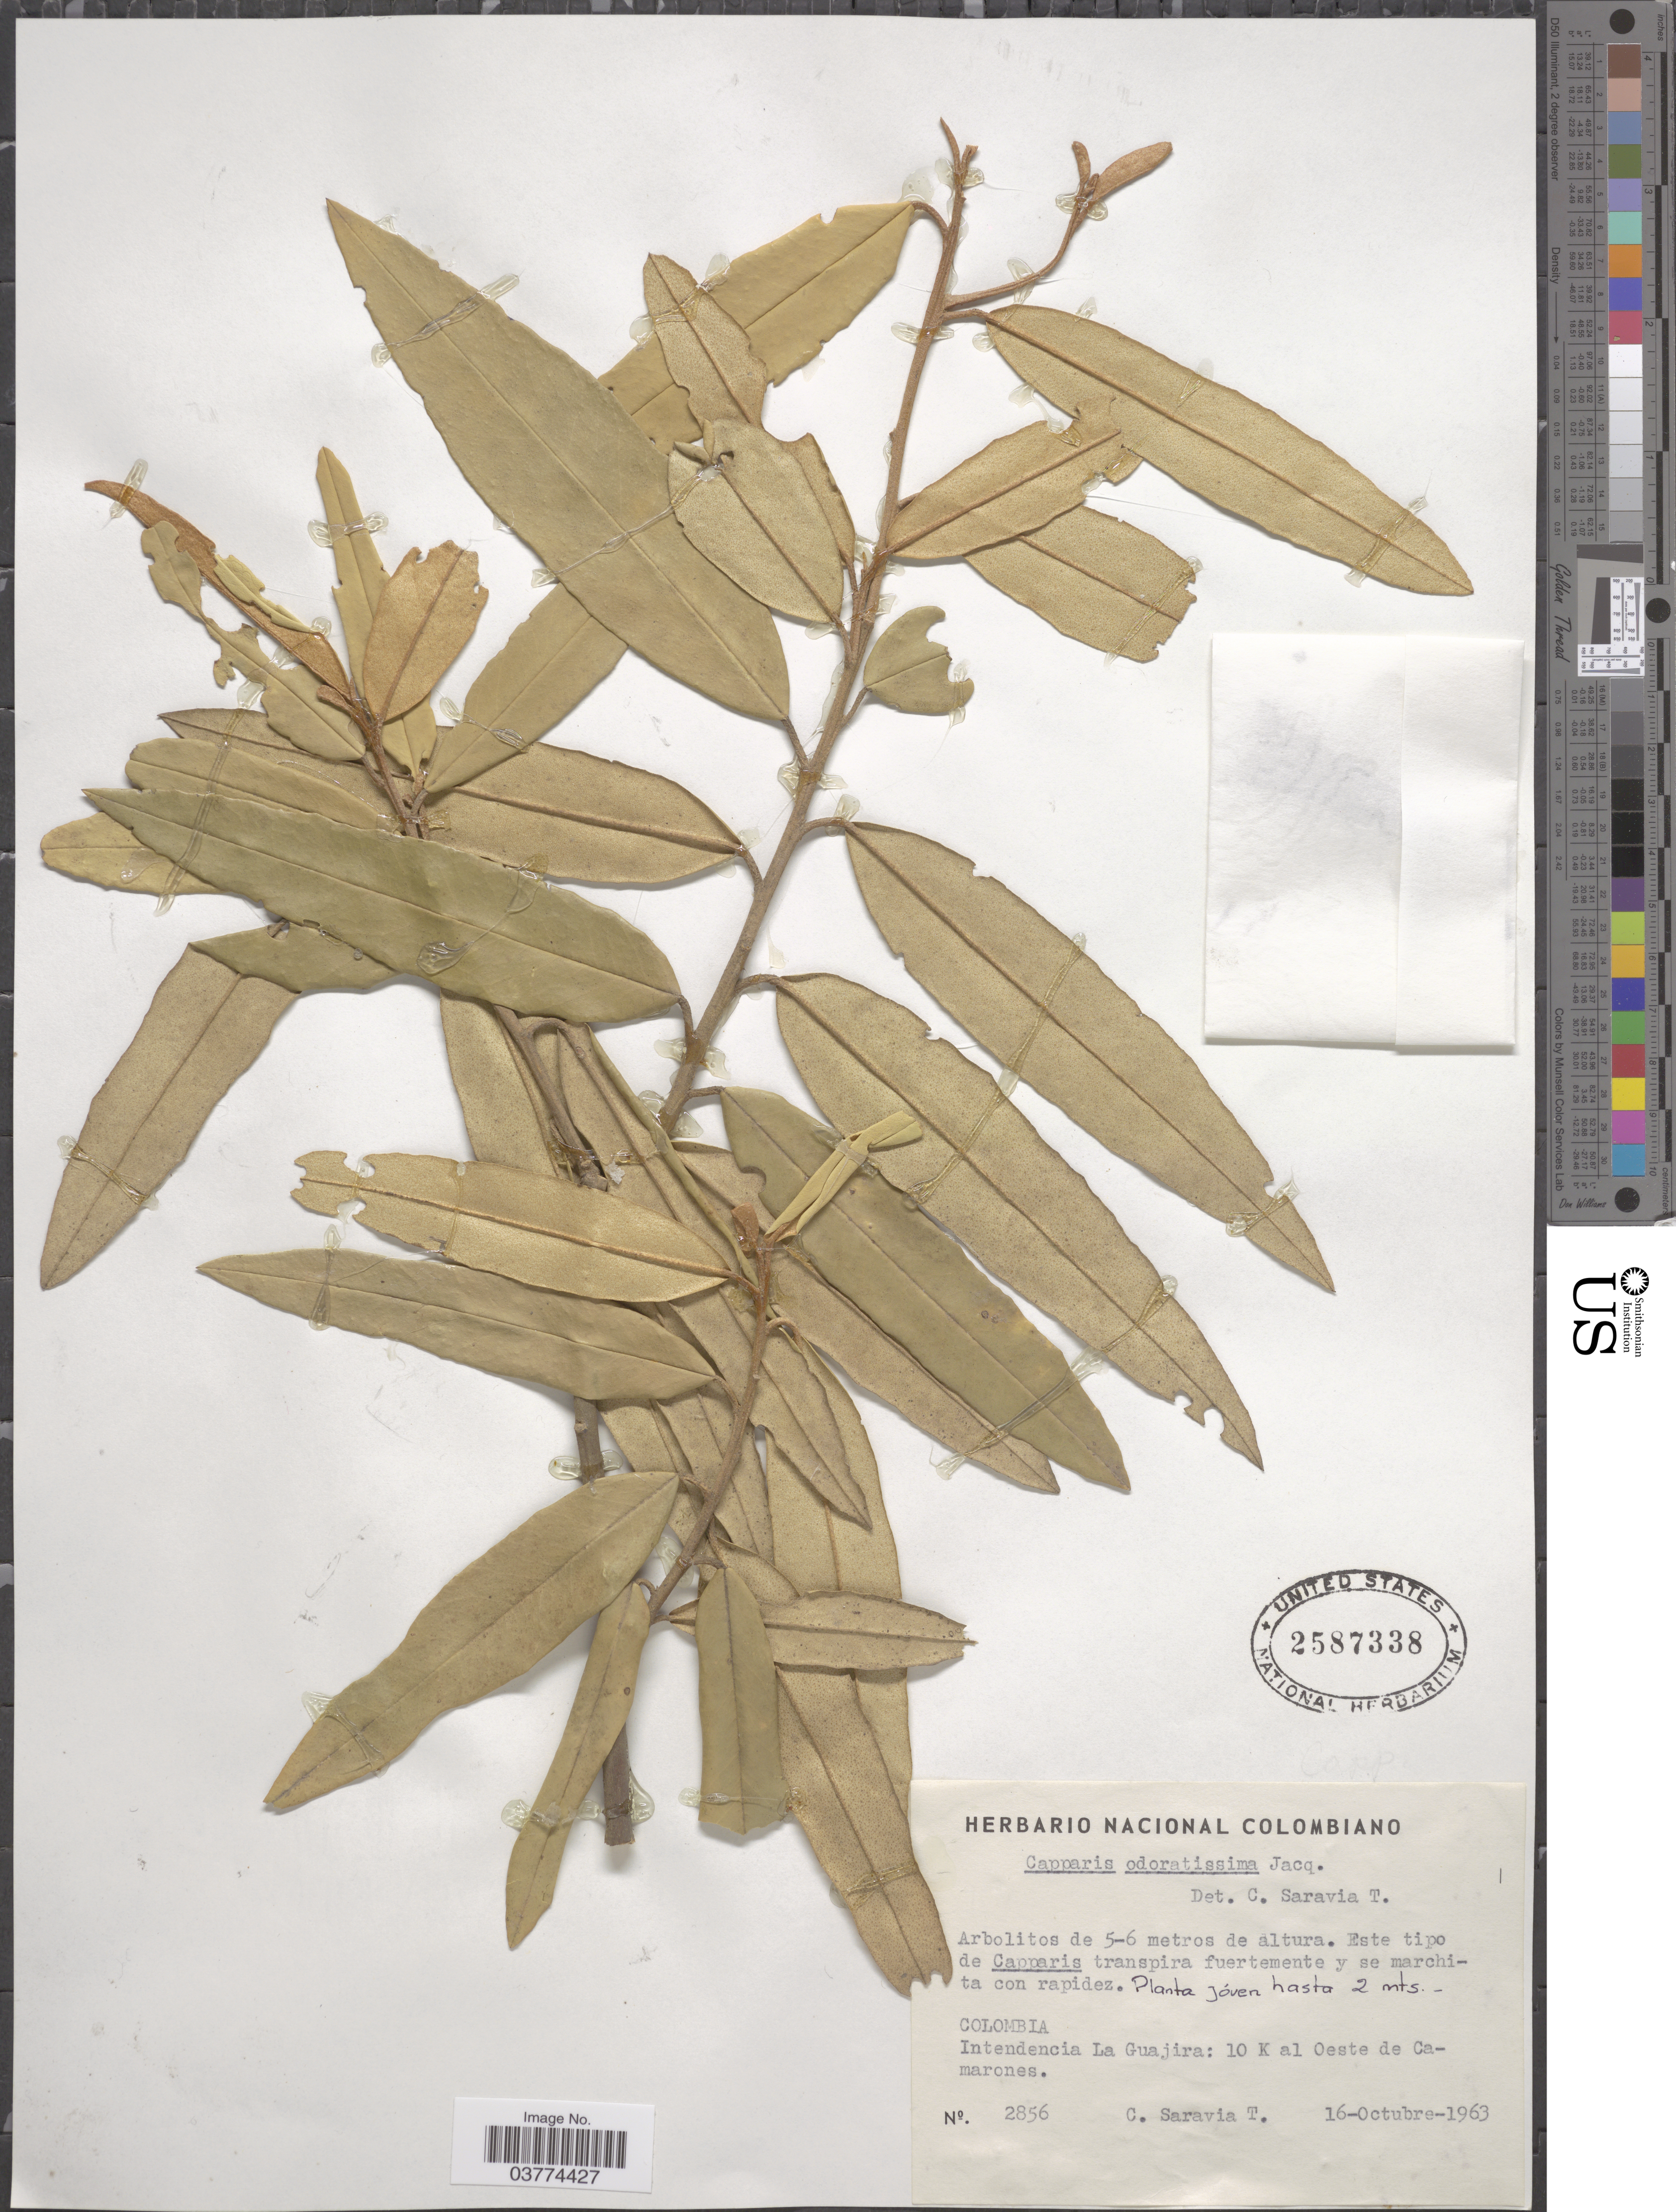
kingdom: Plantae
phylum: Tracheophyta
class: Magnoliopsida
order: Brassicales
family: Capparaceae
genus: Quadrella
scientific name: Quadrella odoratissima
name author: (Jacq.) Hutch.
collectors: C. Saravia T.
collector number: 2856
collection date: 1963-10-16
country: Colombia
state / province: La Guajira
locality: Intendencia La Guajira: 10 K al Oeste de Camarones.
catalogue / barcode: US 2587338